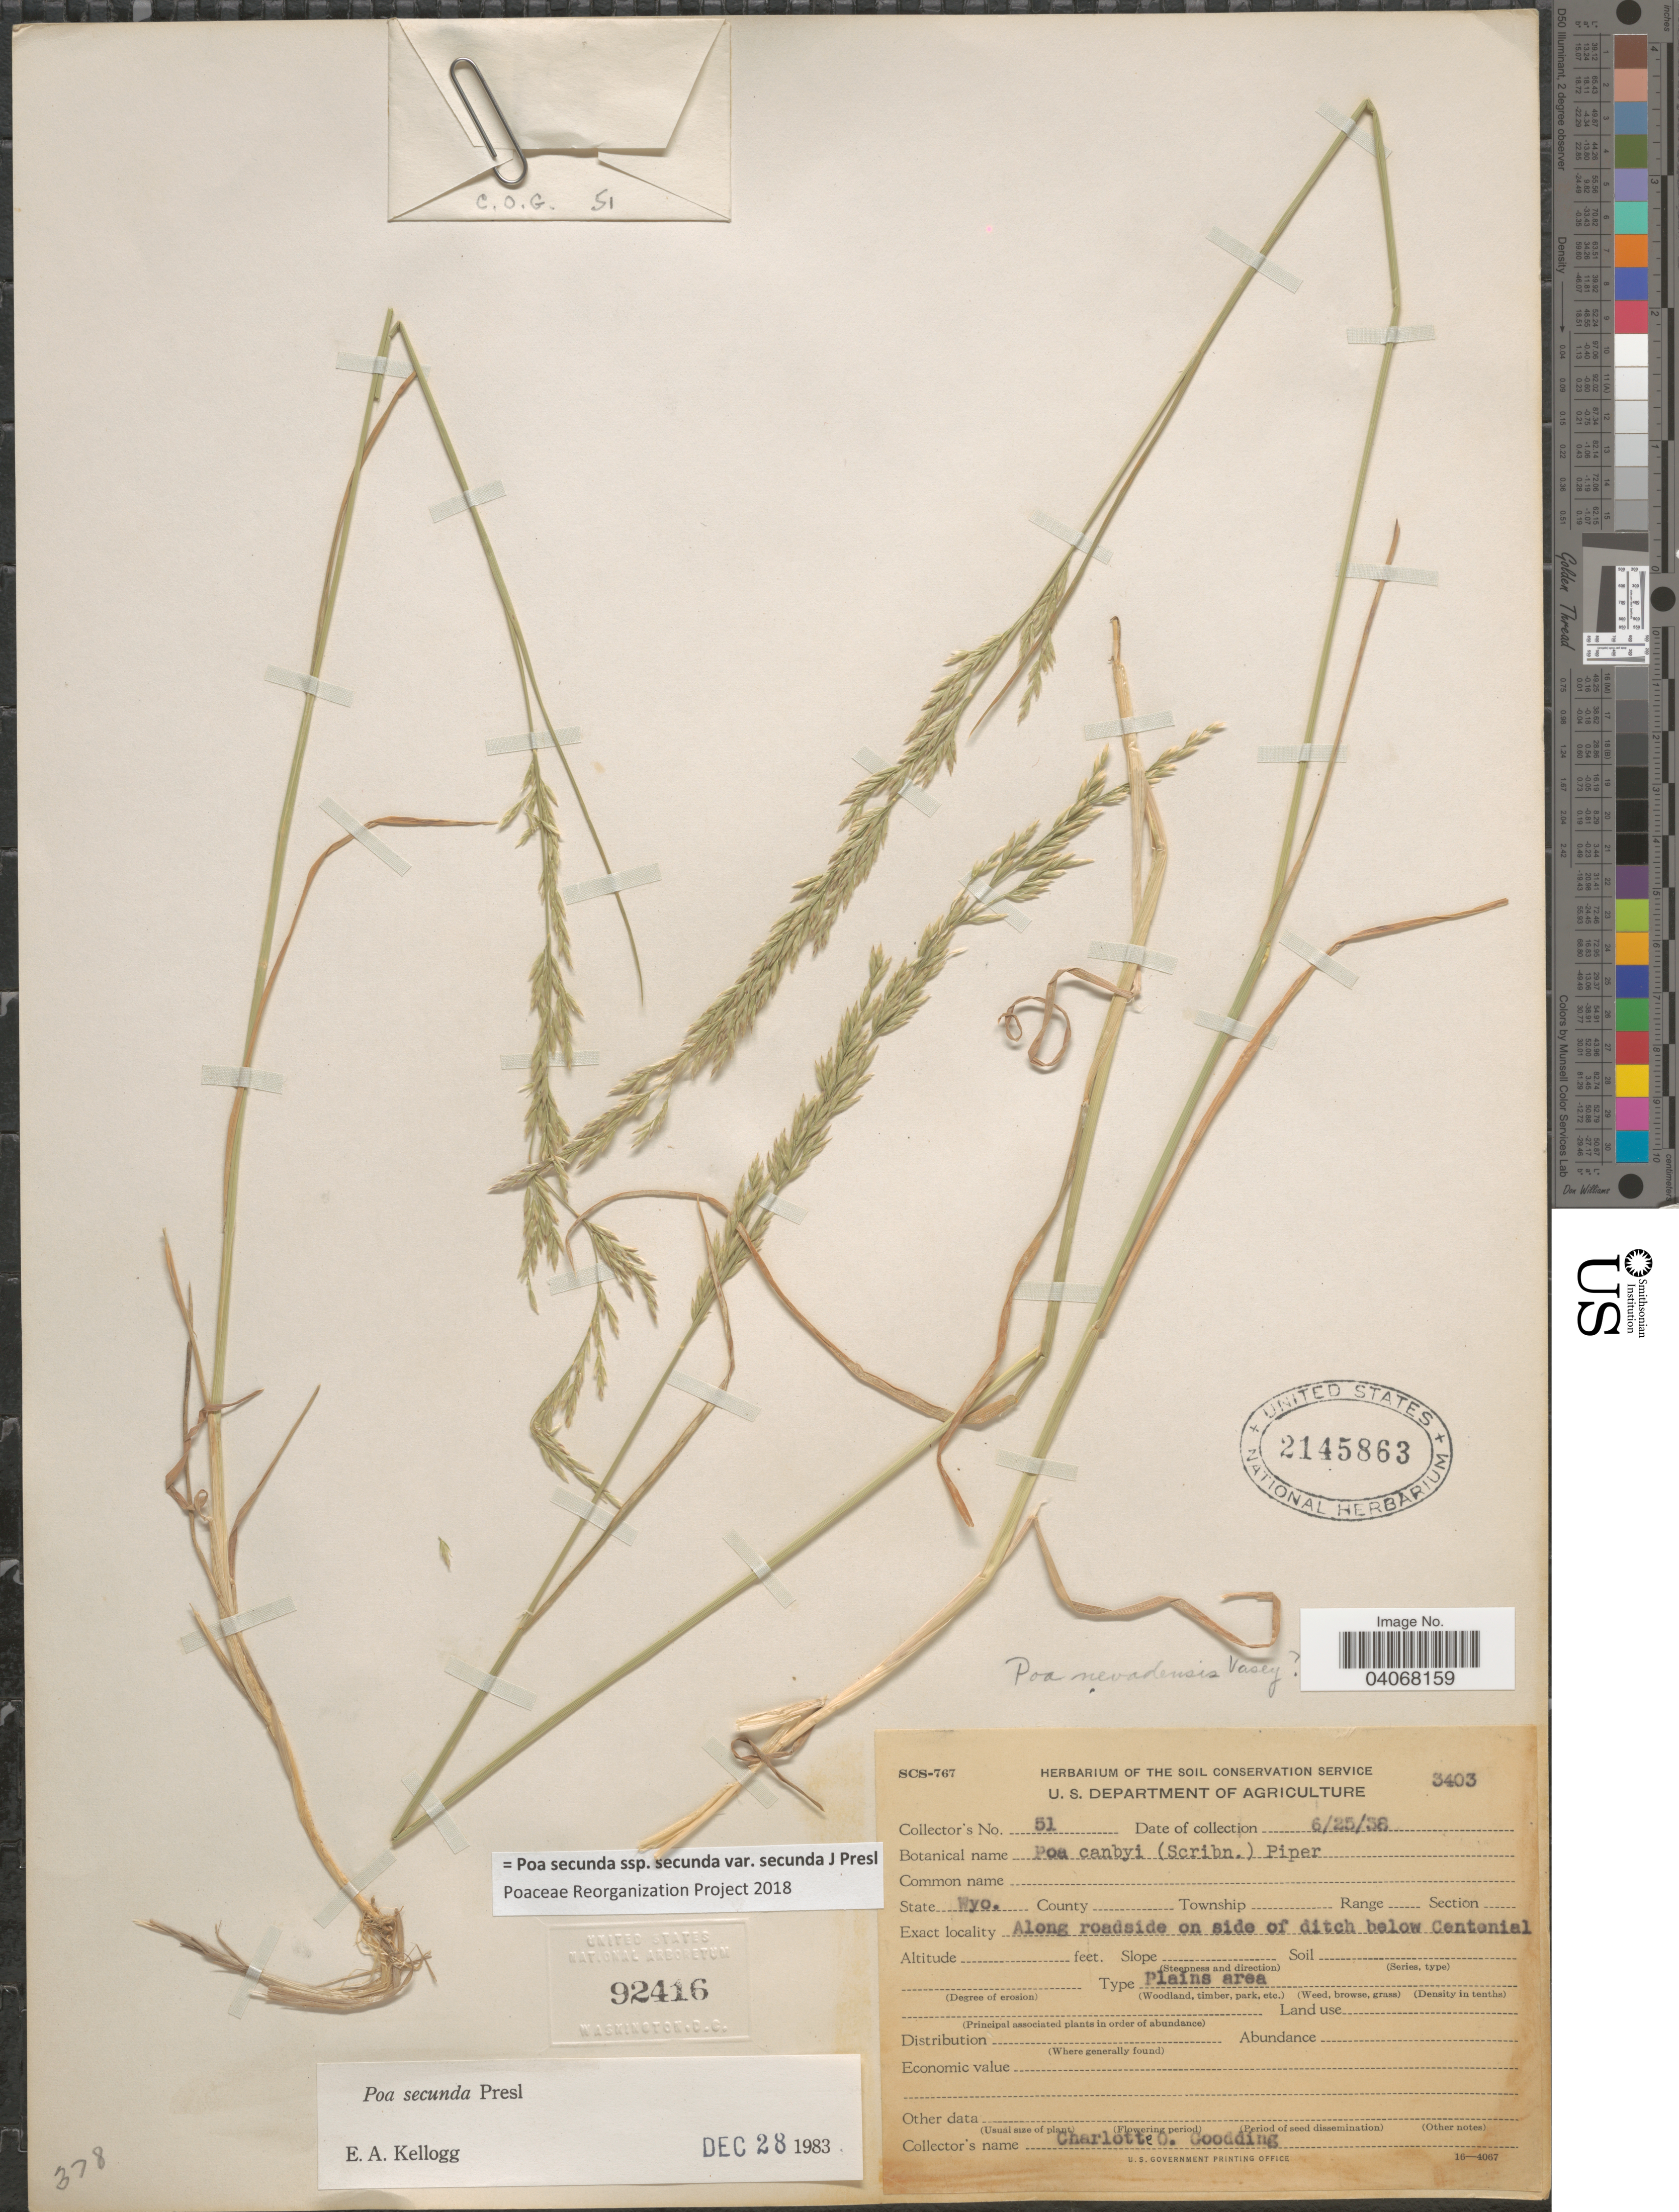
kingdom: Plantae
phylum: Tracheophyta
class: Liliopsida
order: Poales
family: Poaceae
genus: Poa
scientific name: Poa secunda subsp. secunda var. secunda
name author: J. Presl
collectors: C. Goodding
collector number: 51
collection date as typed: Transcribed d/m/y: 25/6/38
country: United States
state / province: Wyoming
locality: Along roadside on side of ditch below Centenial. Plains area.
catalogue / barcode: US 2145863